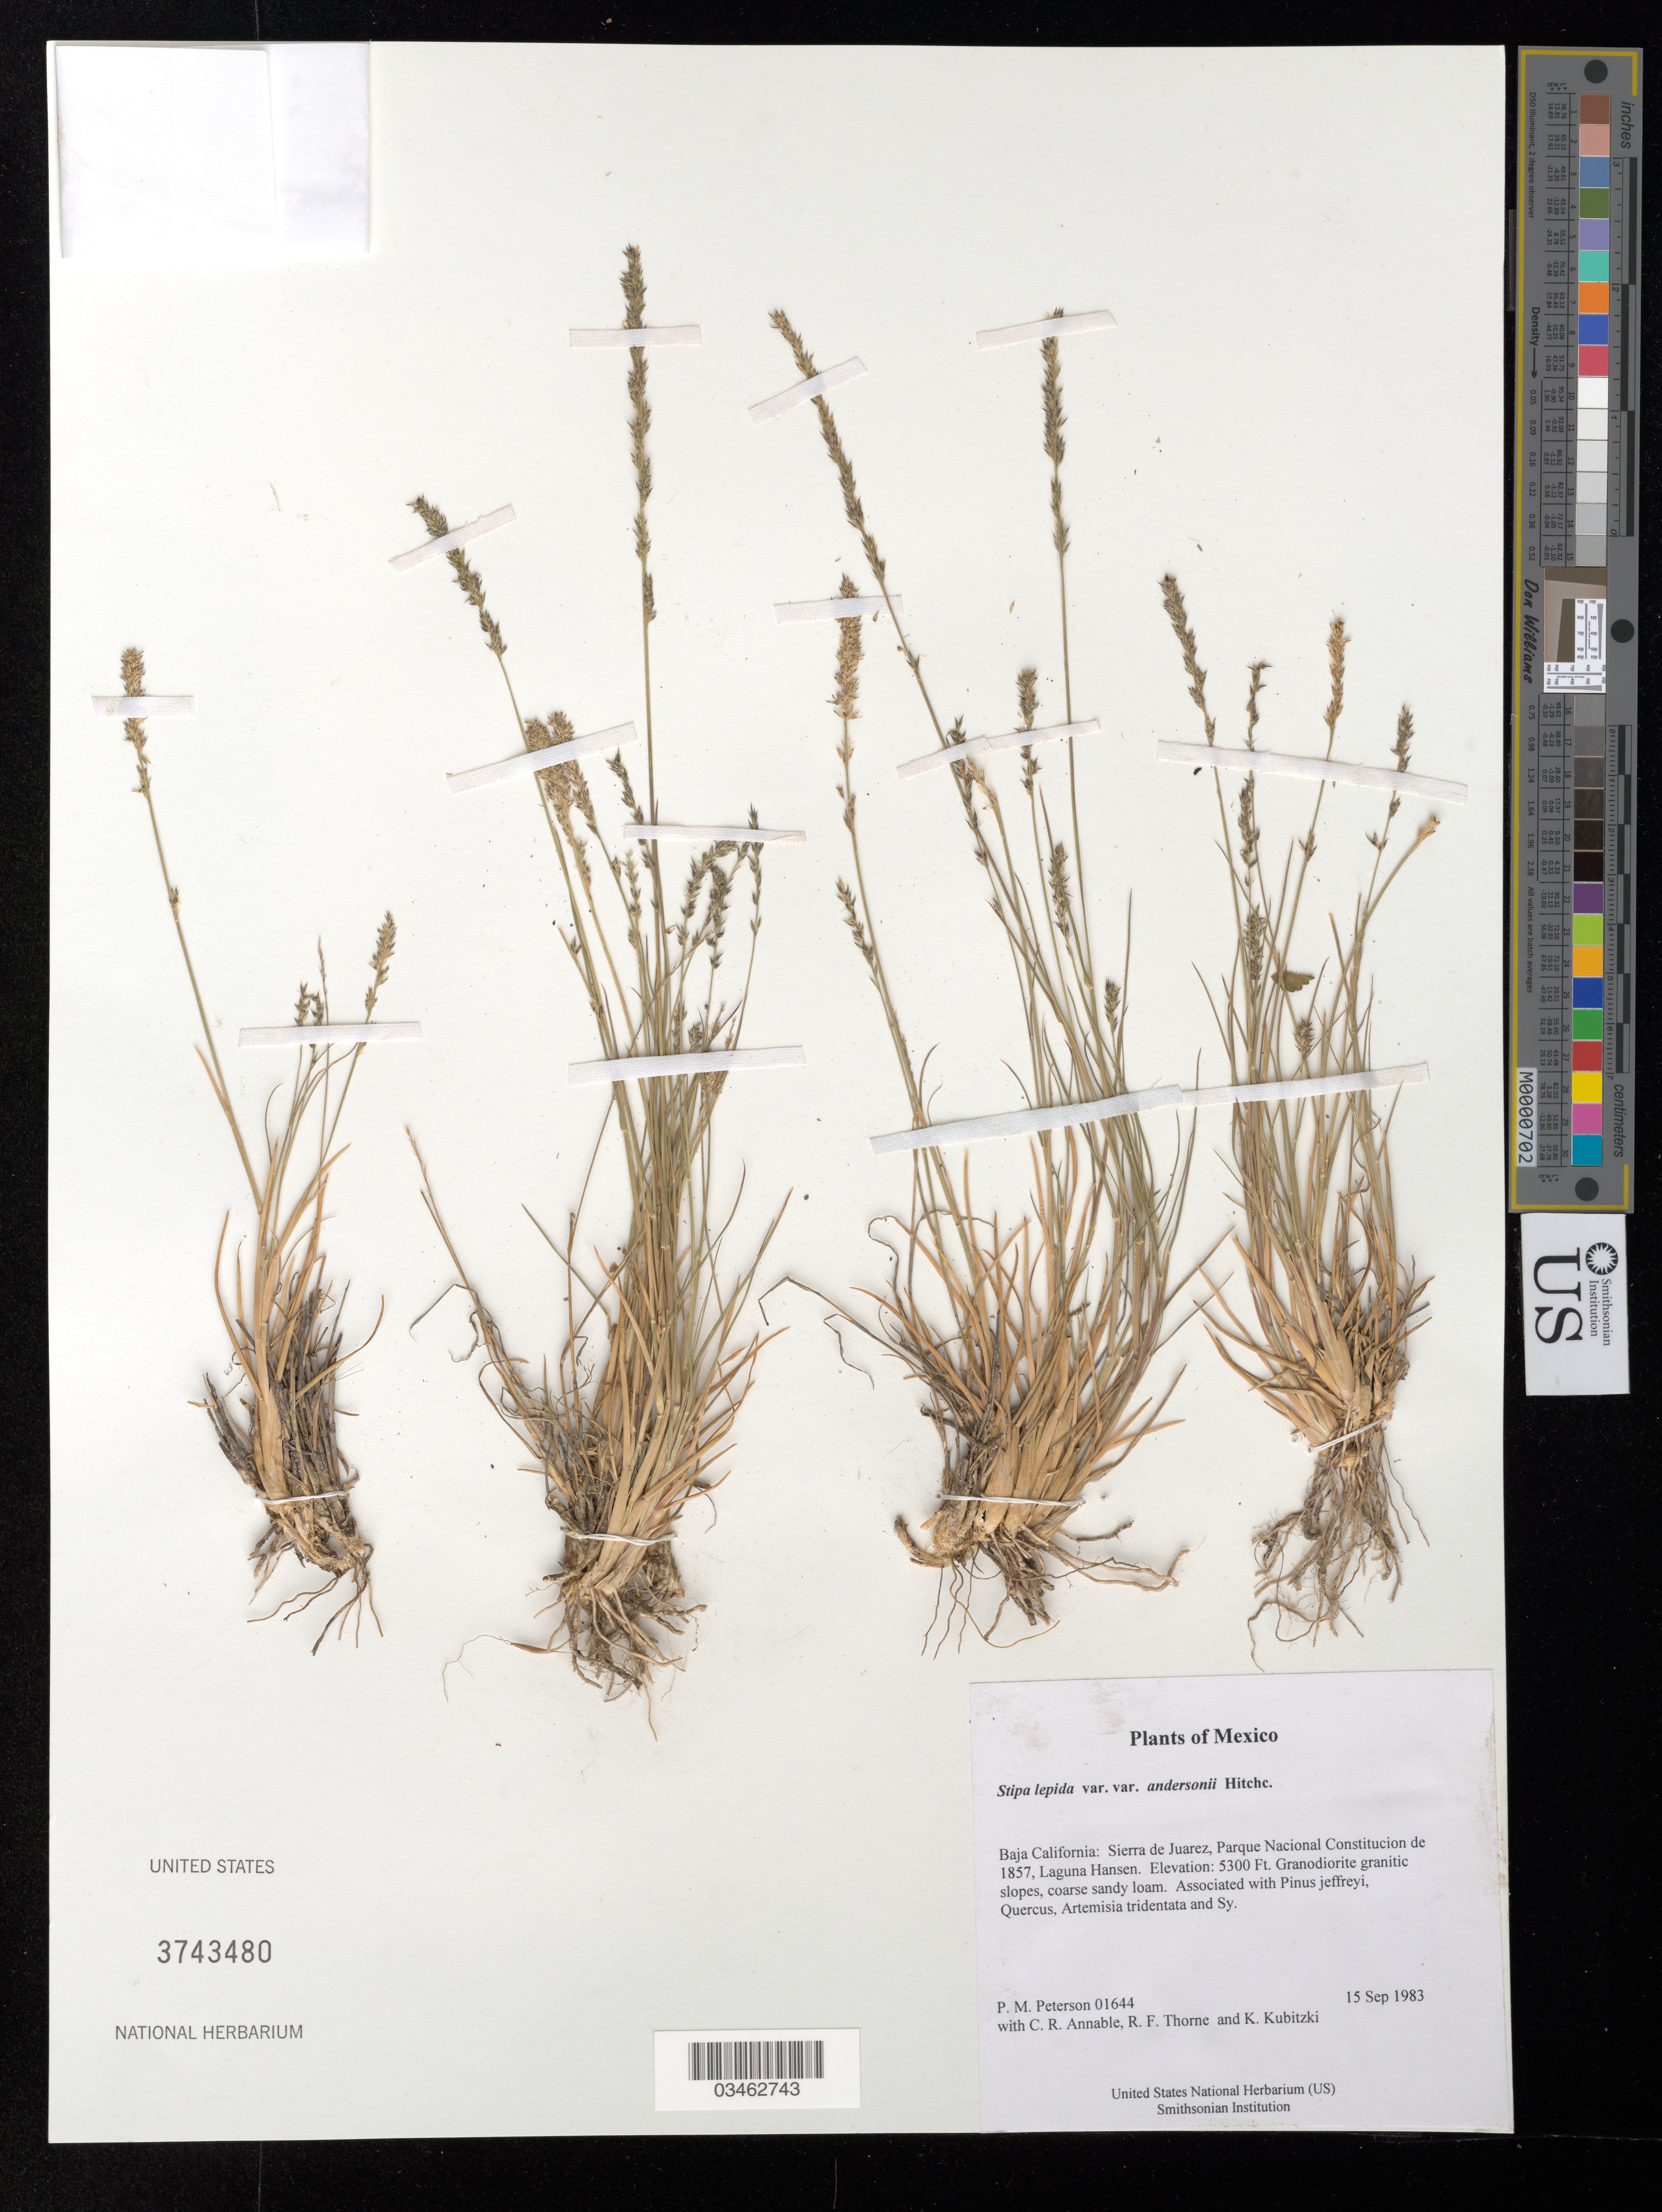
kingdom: Plantae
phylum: Tracheophyta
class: Liliopsida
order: Poales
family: Poaceae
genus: Stipa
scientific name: Stipa lepida var. andersonii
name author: Hitchc.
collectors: P. M. Peterson, C. R. Annable, R. F. Thorne & K. Kubitzki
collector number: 01644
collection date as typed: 15 Sep 1983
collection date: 1983-09-15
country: Mexico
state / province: Baja California Norte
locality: Sierra de Juarez, Parque Nacional Constitucion de 1857, Laguna Hansen.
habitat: Granodiorite granitic slopes, coarse sandy loam. Associated with Pinus jeffreyi, Quercus, Artemisia tridentata and Sy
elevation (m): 1615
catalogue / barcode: US 3743480